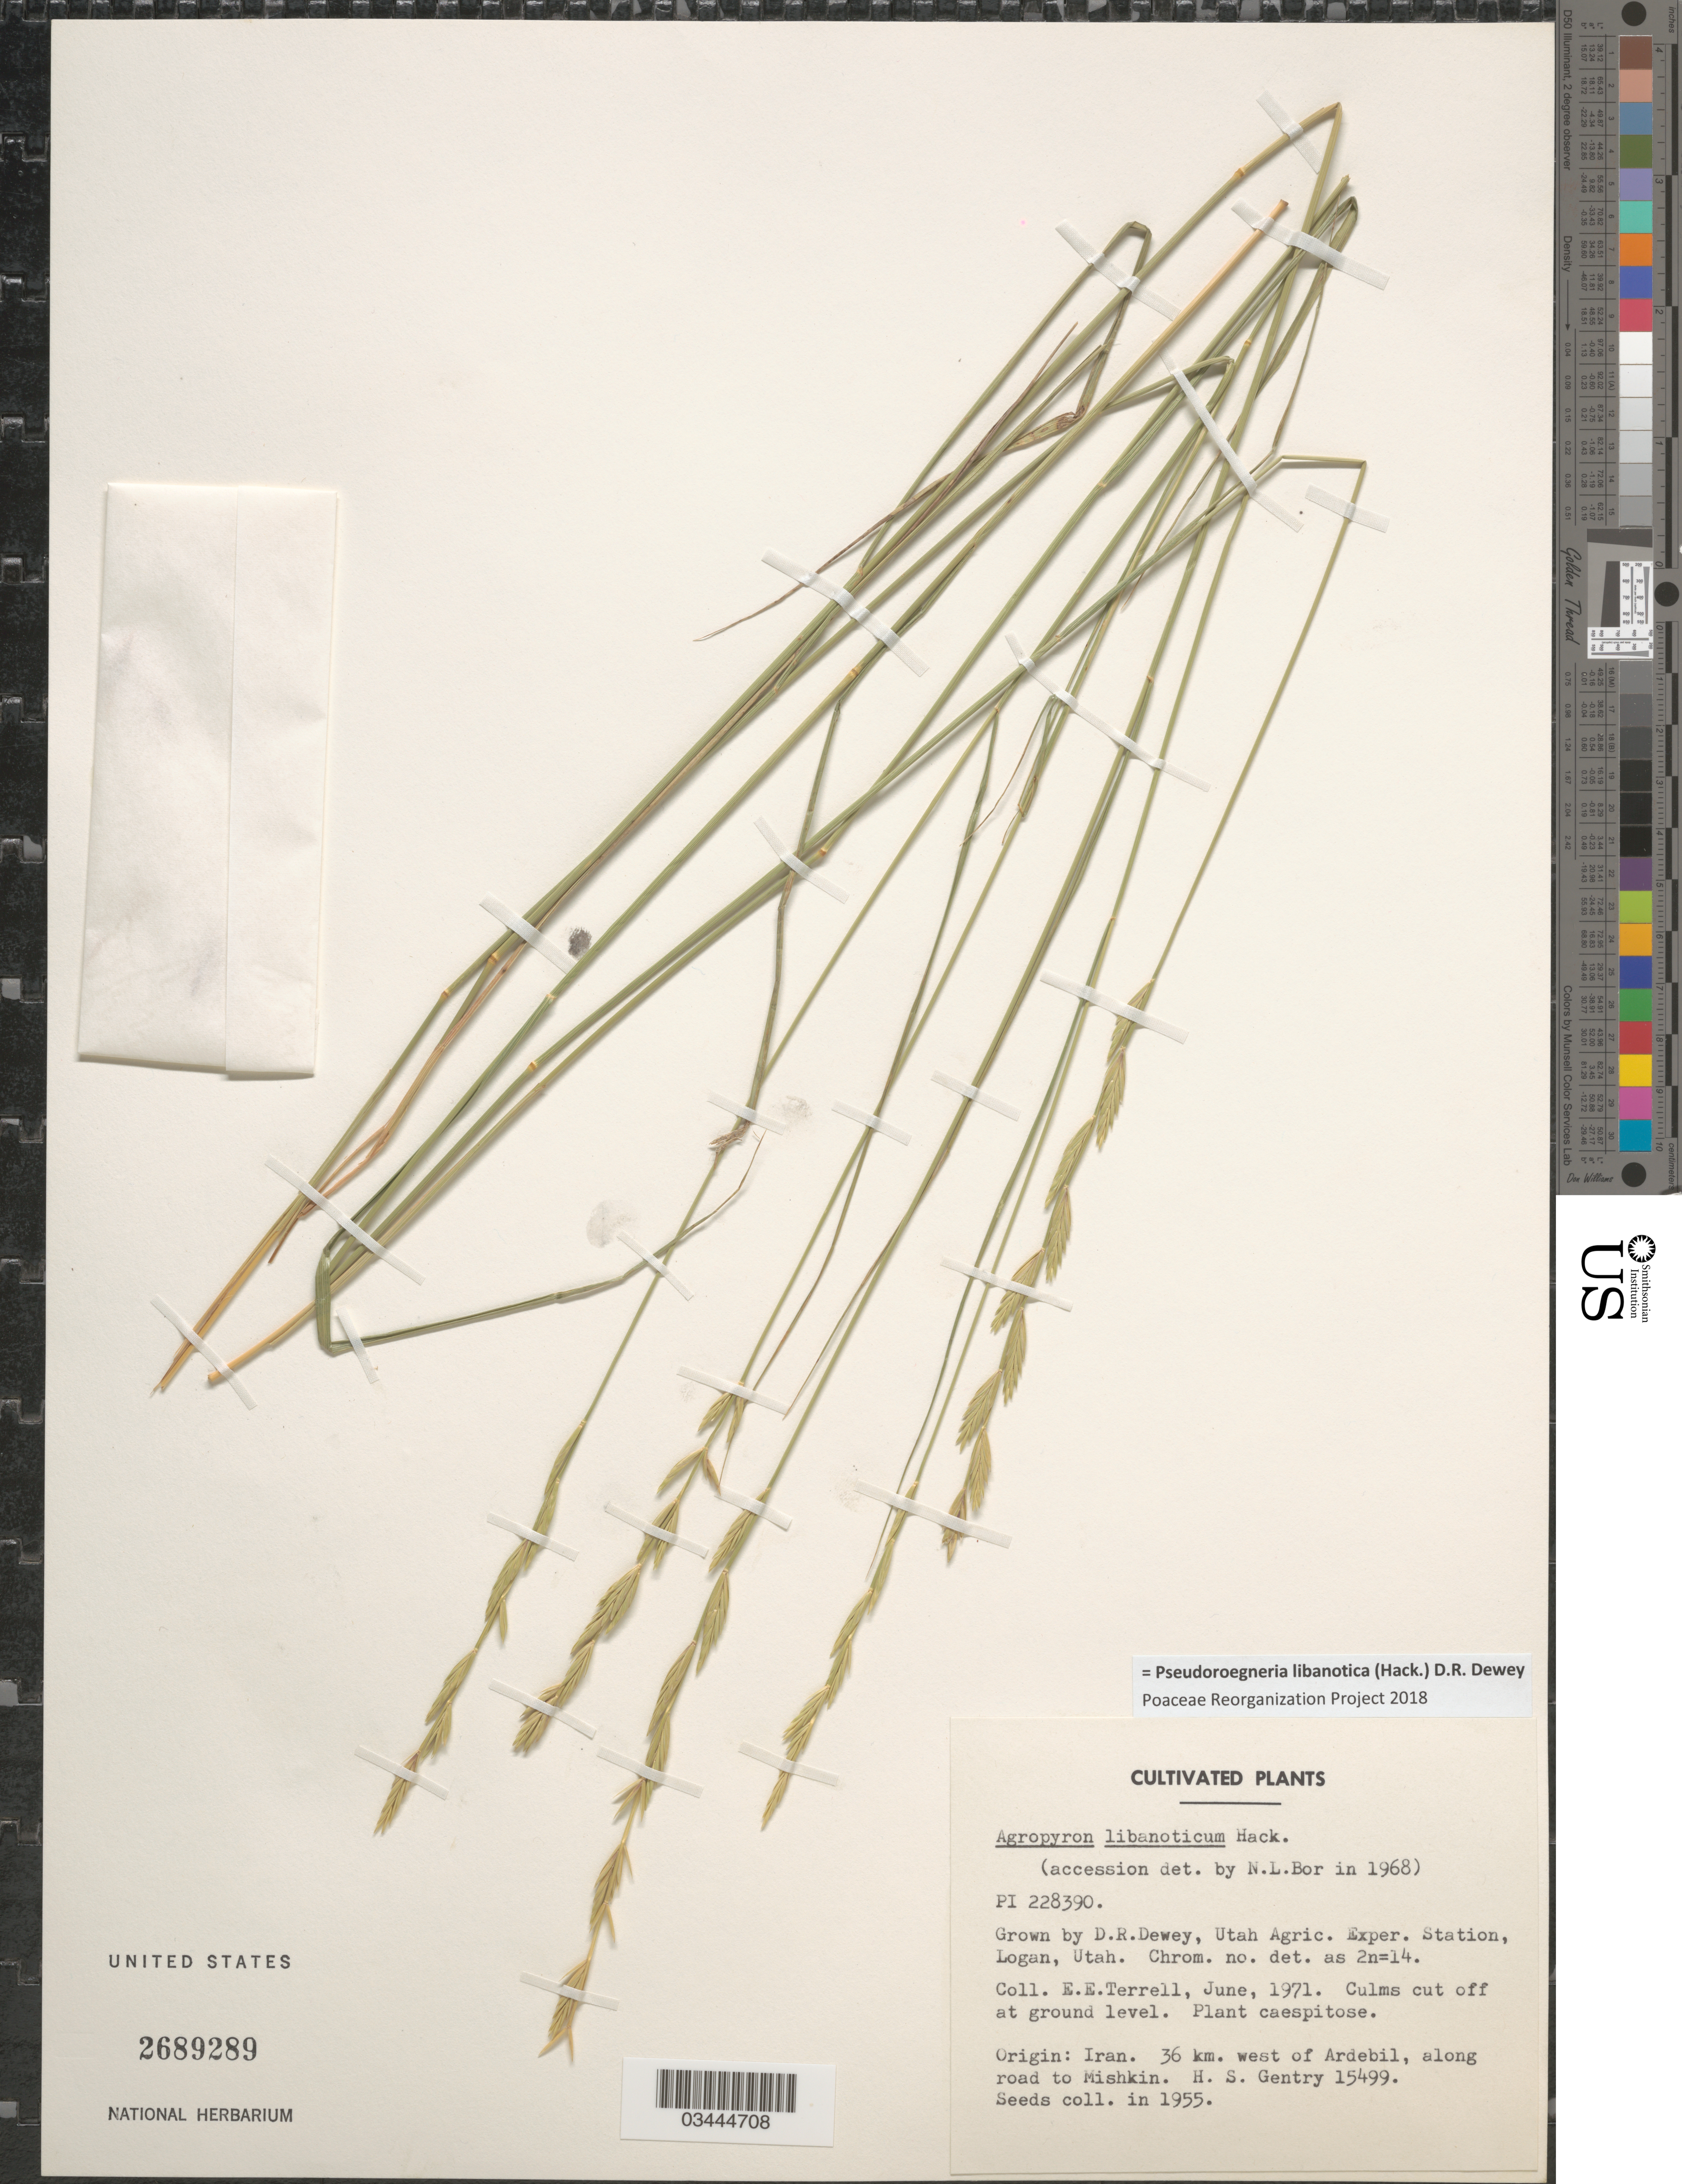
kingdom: Plantae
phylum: Tracheophyta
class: Liliopsida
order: Poales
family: Poaceae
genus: Pseudoroegneria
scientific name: Pseudoroegneria libanotica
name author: (Hack.) Dewey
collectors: E. E. Terrell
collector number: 228390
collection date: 1971-06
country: United States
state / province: Utah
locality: Utah Agric. Exper. Station, Logan.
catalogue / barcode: US 2689289